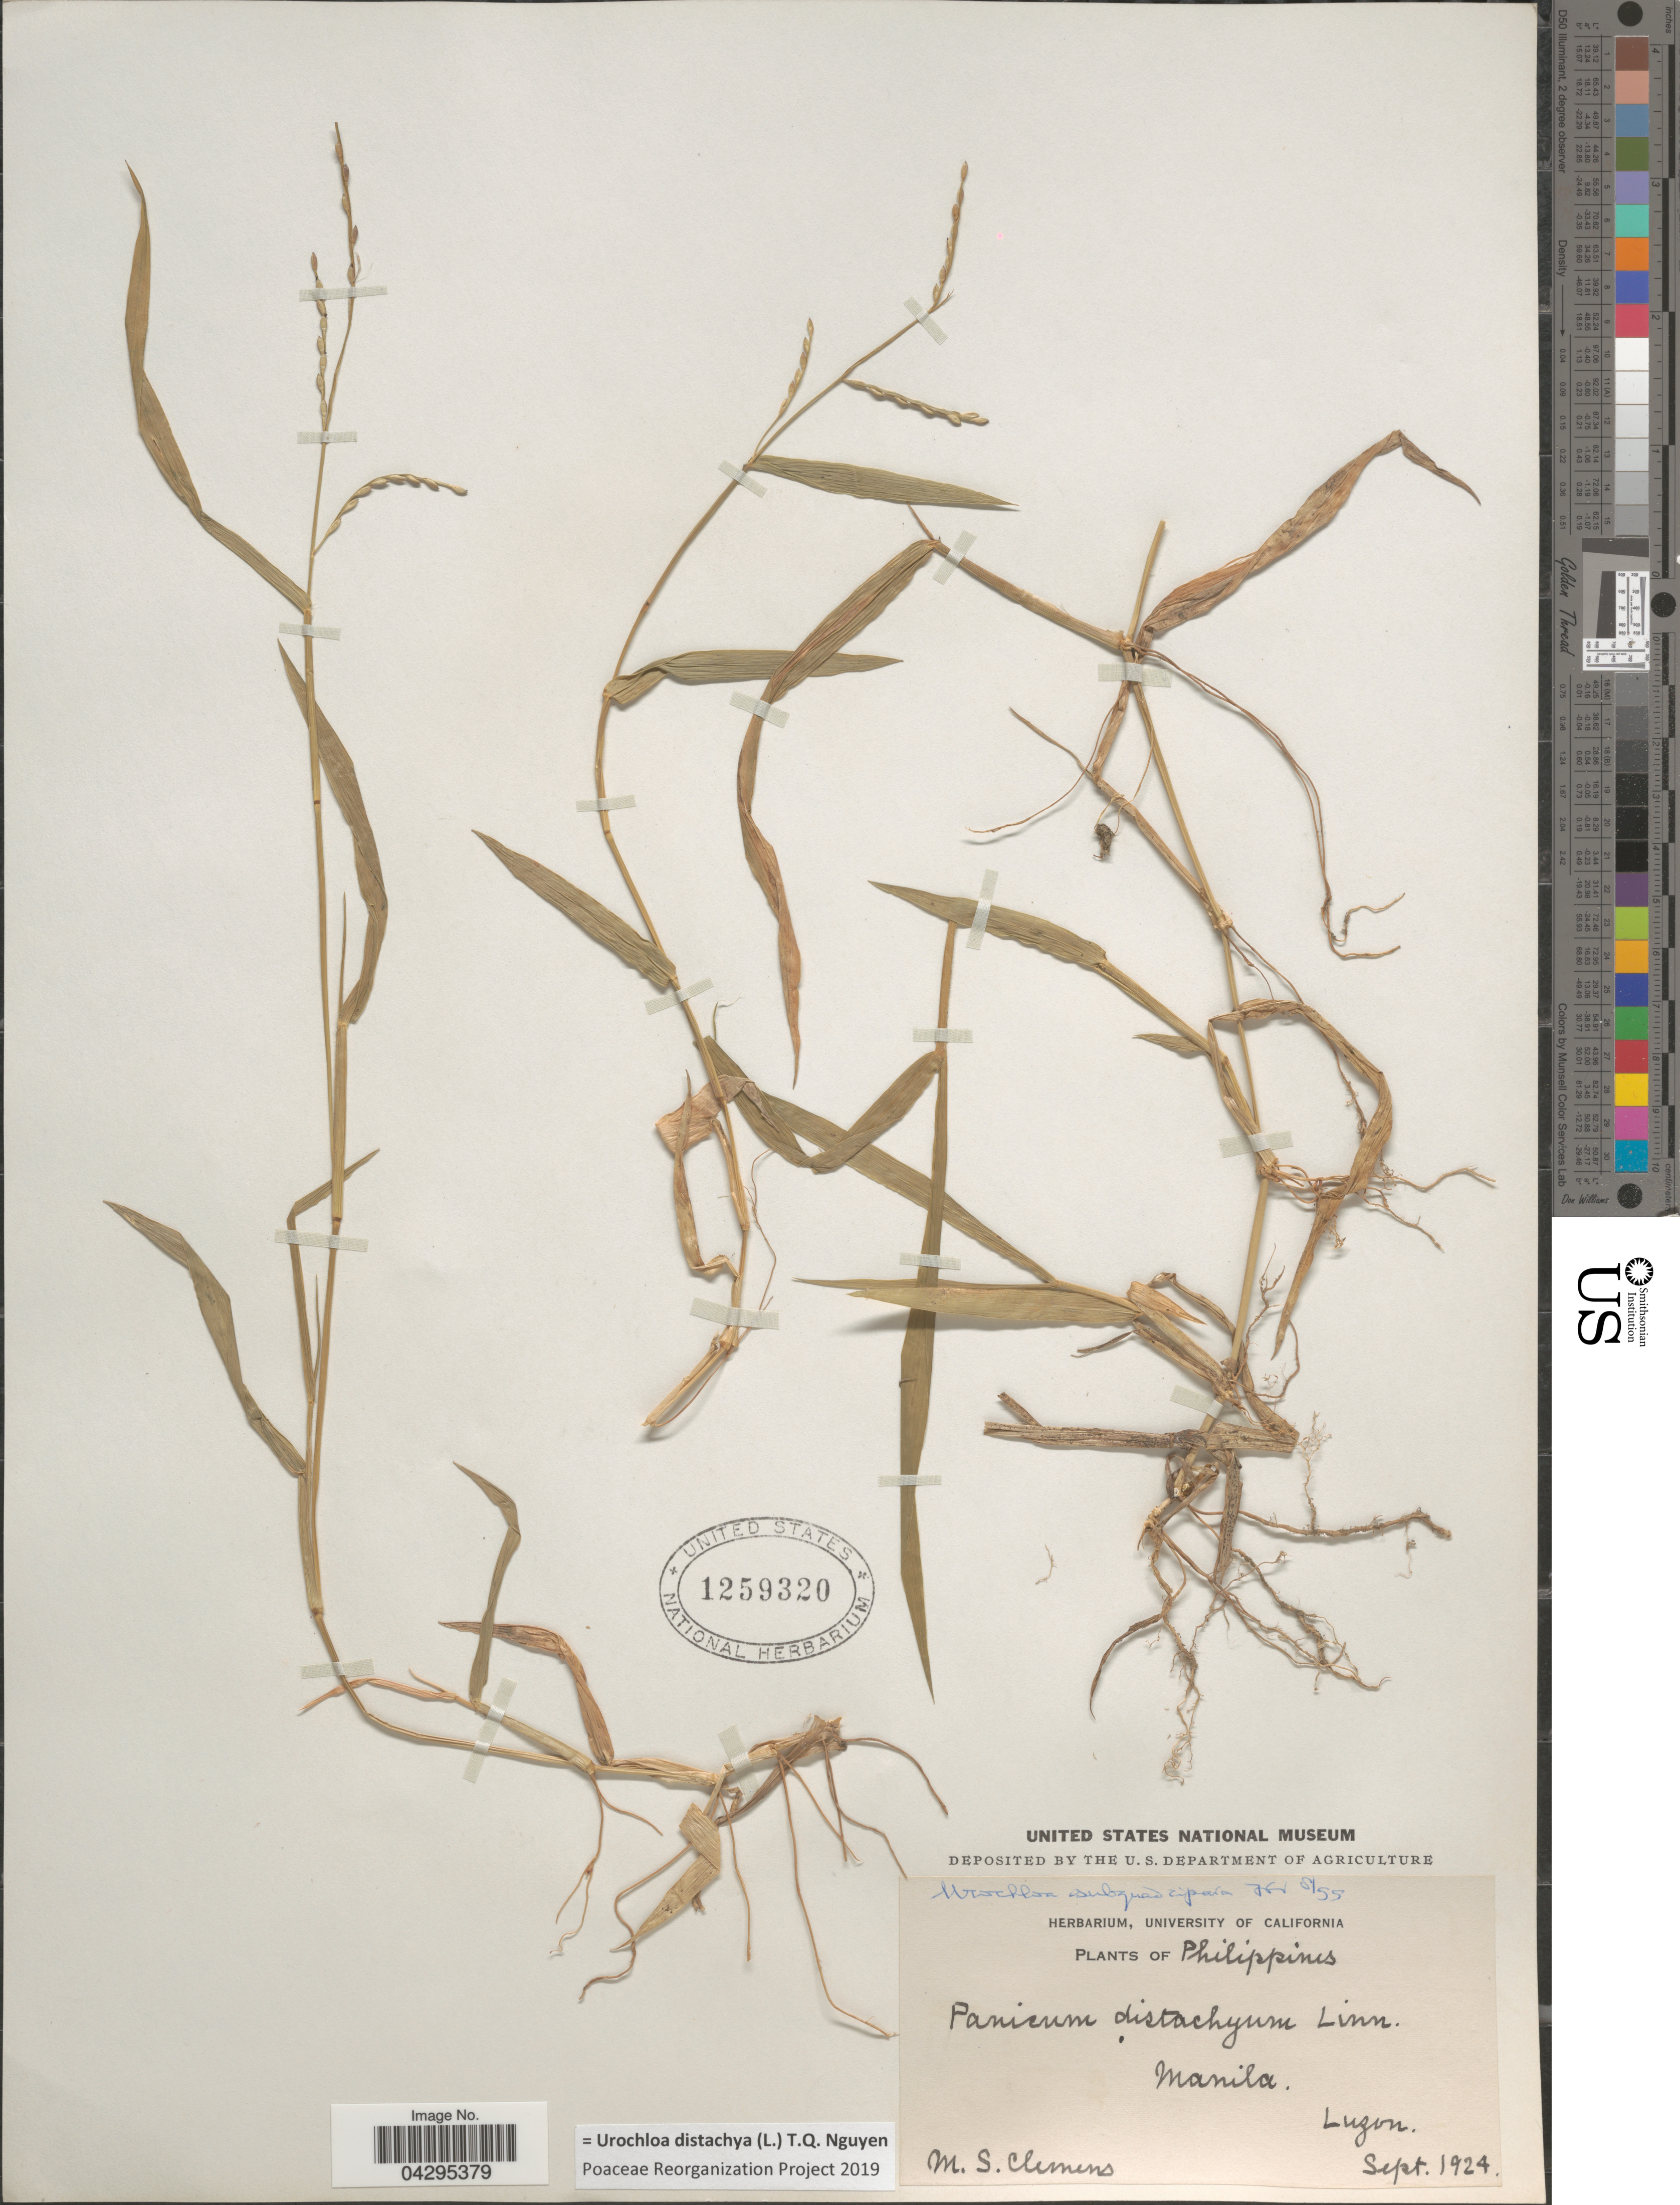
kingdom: Plantae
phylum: Tracheophyta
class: Liliopsida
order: Poales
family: Poaceae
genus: Urochloa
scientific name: Urochloa distachya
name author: (L.) T.Q. Nguyen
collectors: M. S. Clemens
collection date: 1924-09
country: Philippines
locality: Manila. Luzon.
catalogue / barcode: US 1259320